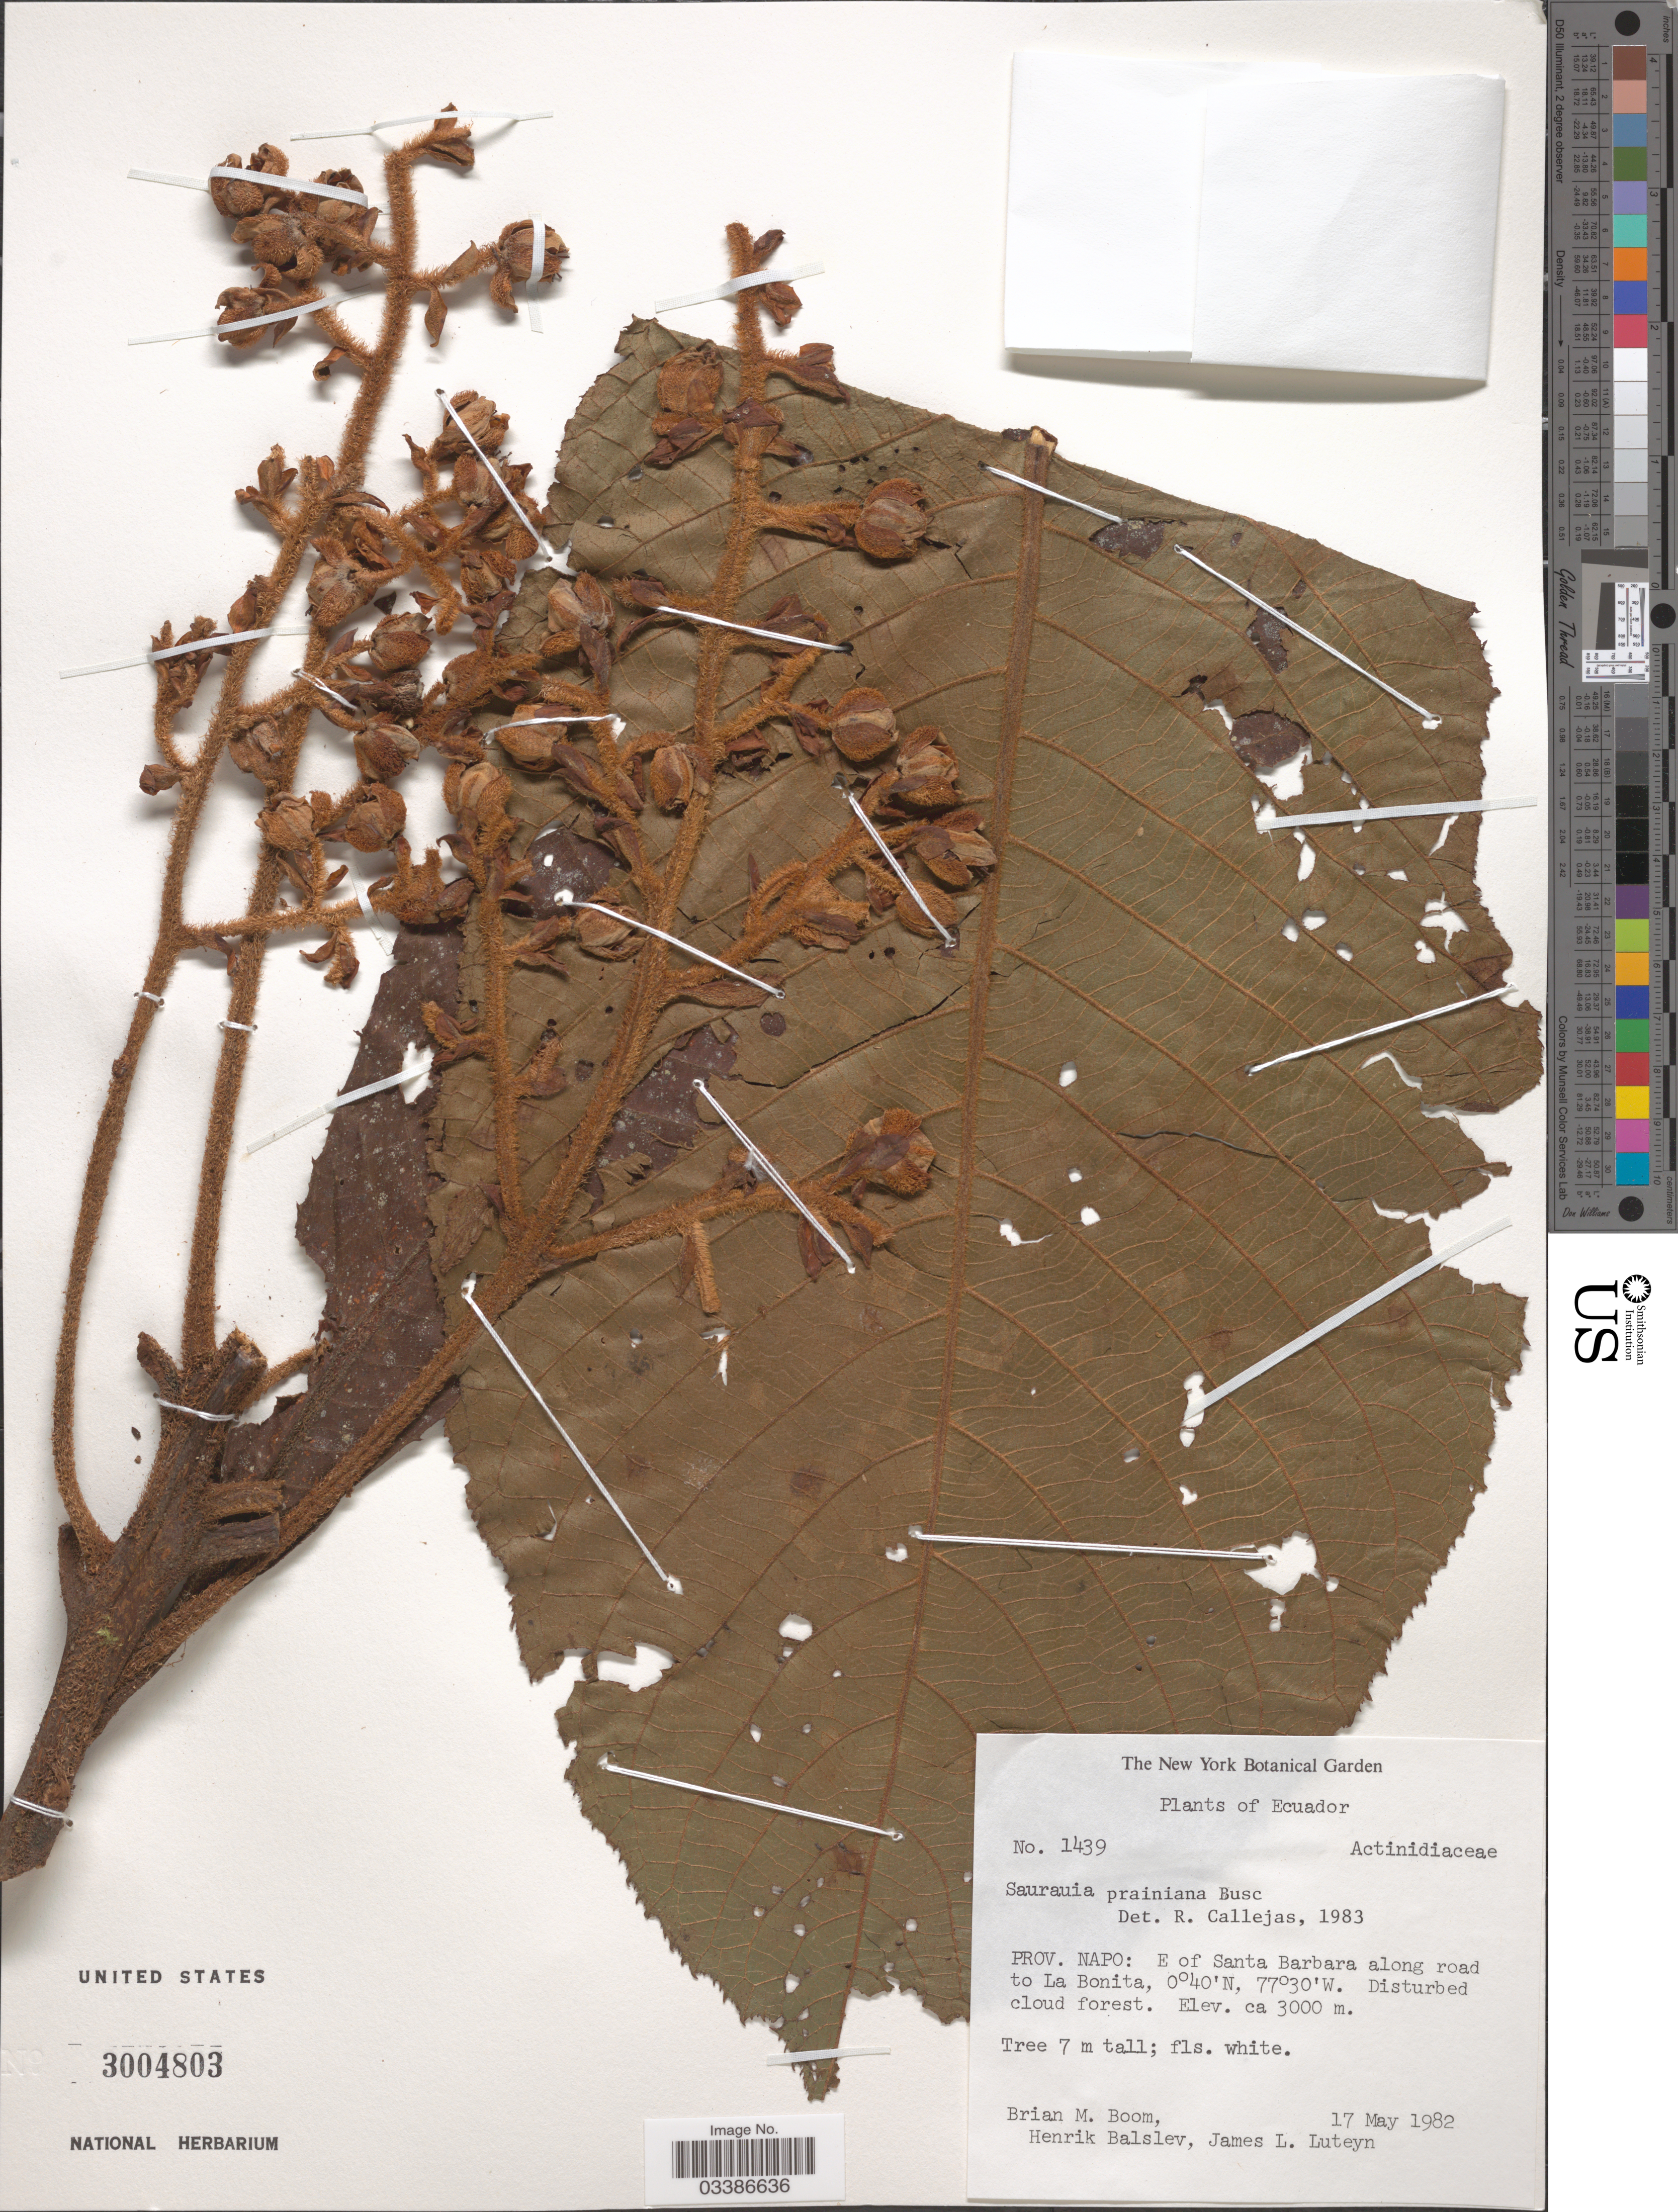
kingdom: Plantae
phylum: Tracheophyta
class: Magnoliopsida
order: Ericales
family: Actinidiaceae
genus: Saurauia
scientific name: Saurauia prainiana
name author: Buscal.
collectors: B. M. Boom, H. Balslev & J. Luteyn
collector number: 1439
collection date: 1982-05-17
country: Ecuador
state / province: Napo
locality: E of Santa Barbara along road to La Bonita.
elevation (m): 3000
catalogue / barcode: US 3004803